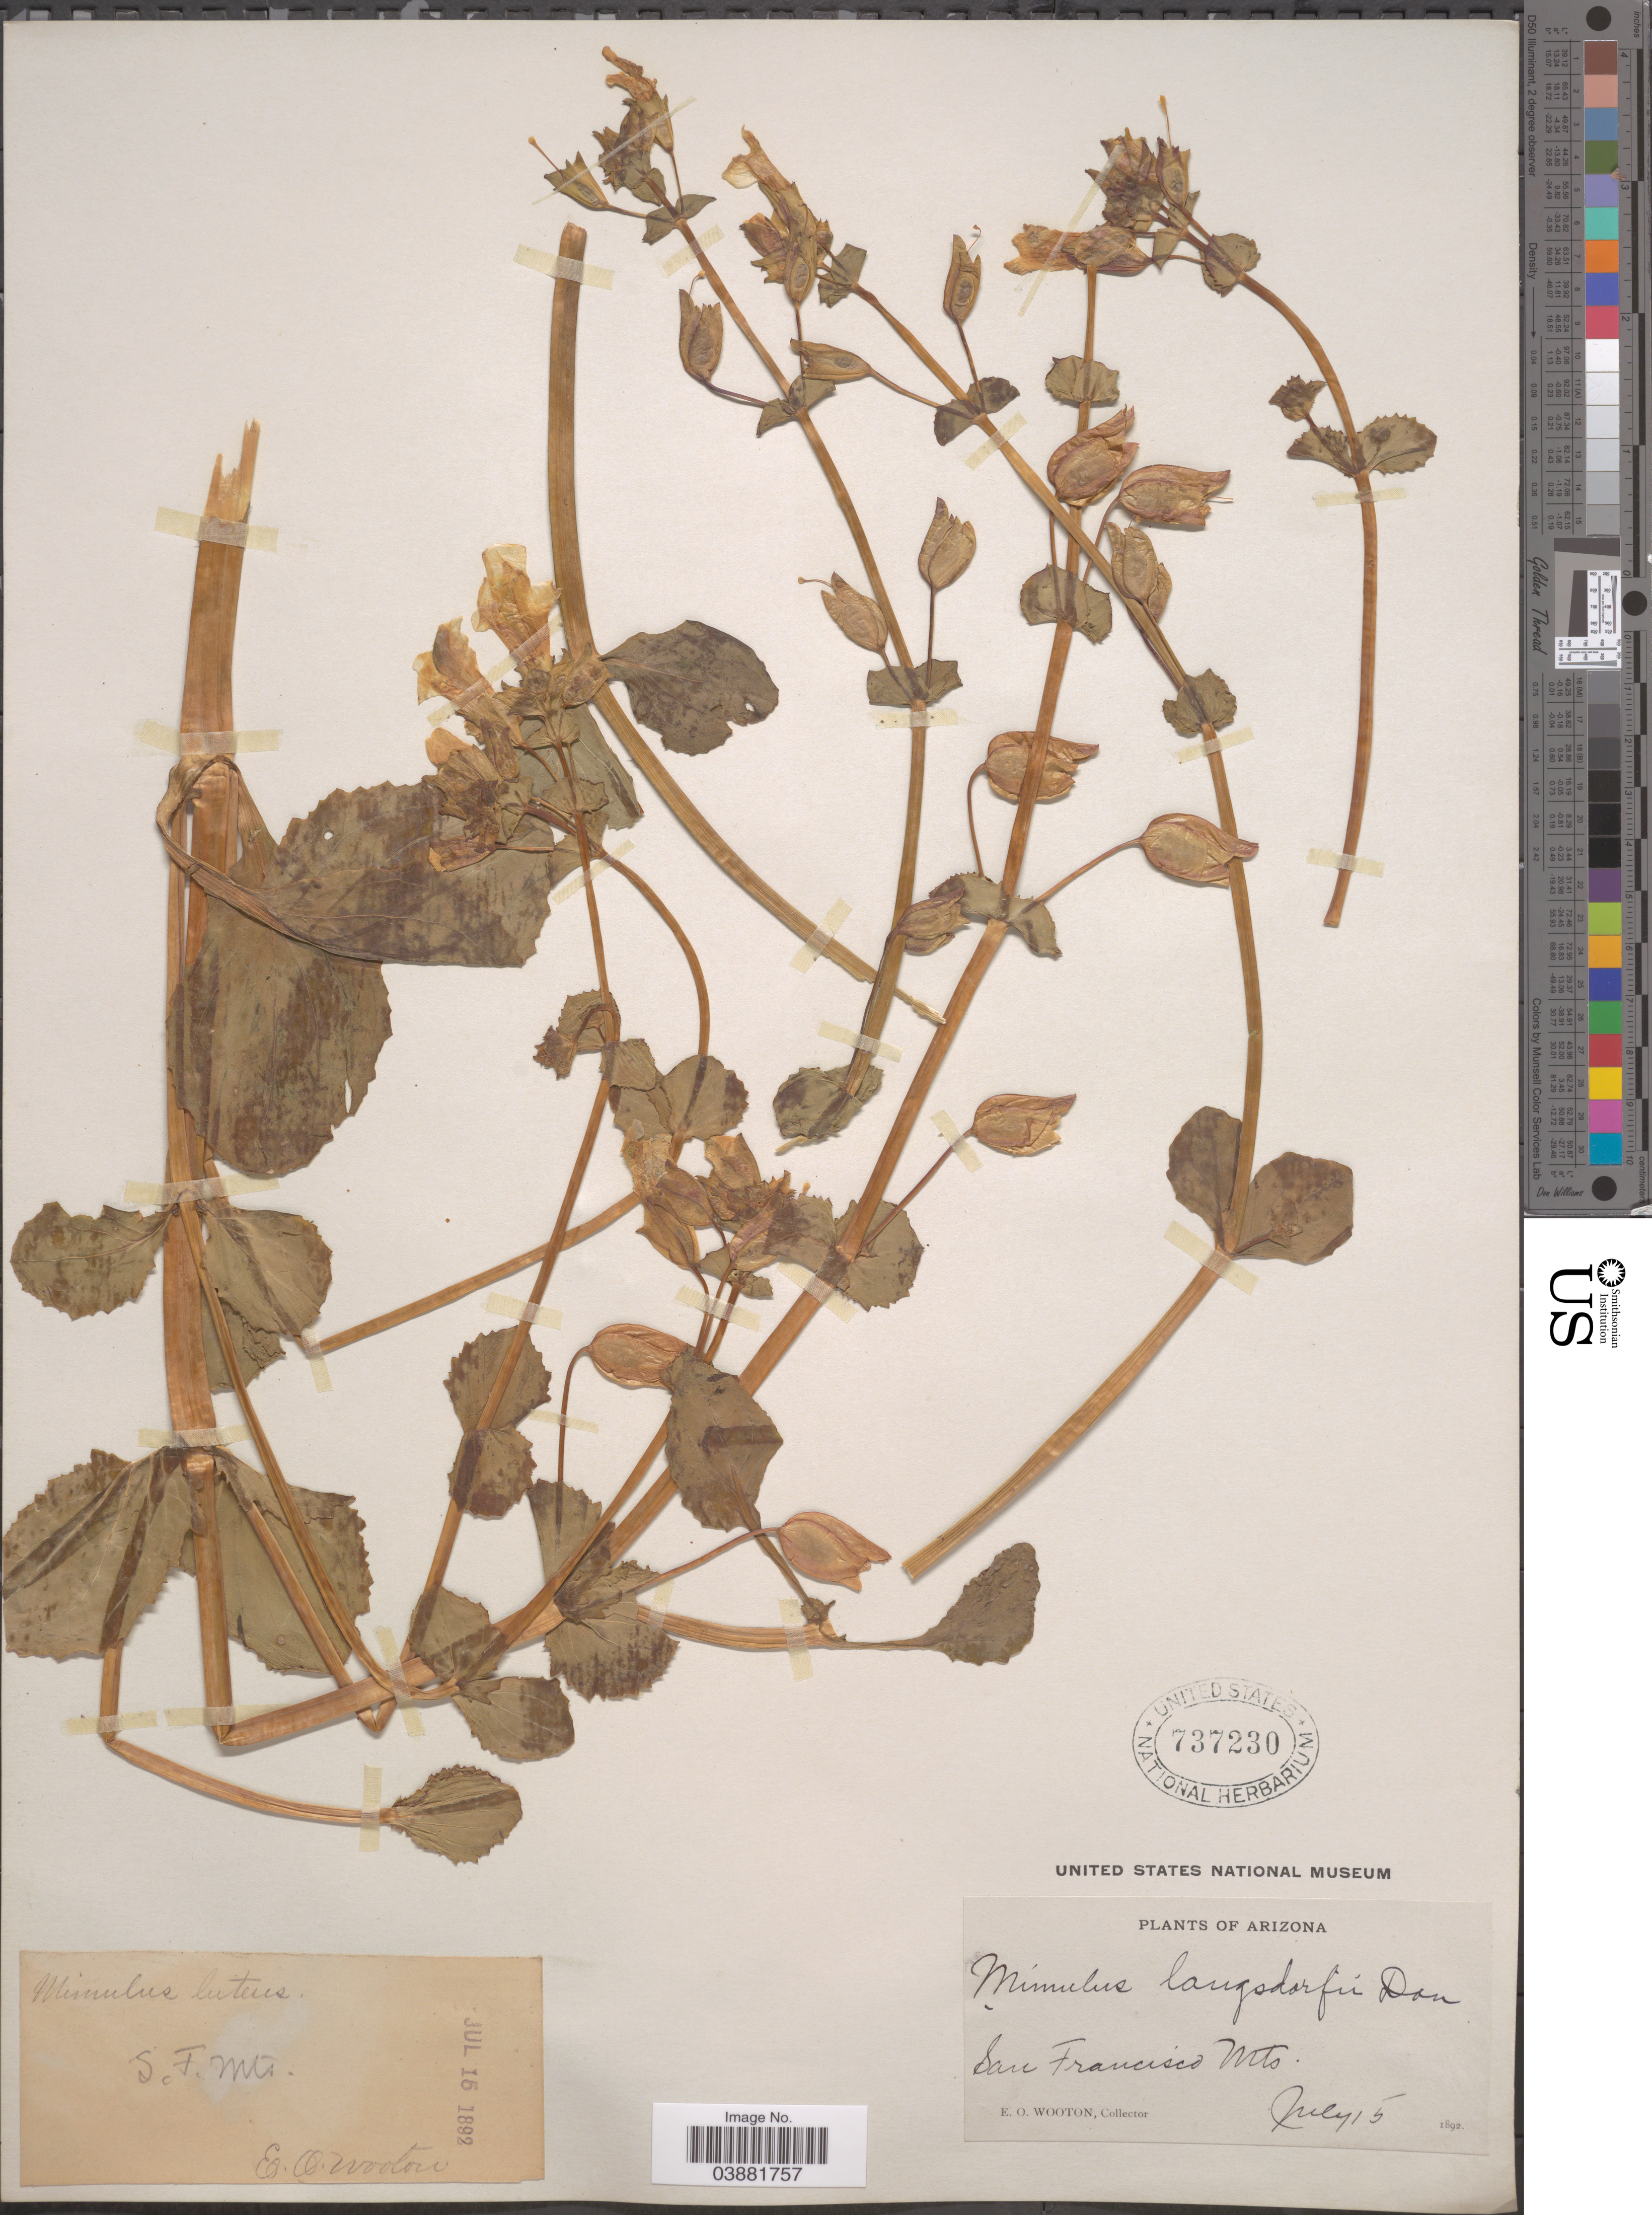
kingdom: Plantae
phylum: Tracheophyta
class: Magnoliopsida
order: Lamiales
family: Phrymaceae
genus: Mimulus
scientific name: Mimulus guttatus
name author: DC.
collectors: E. O. Wooton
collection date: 1892-07-15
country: United States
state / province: Arizona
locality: San Francisco Mts.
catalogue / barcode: US 737230